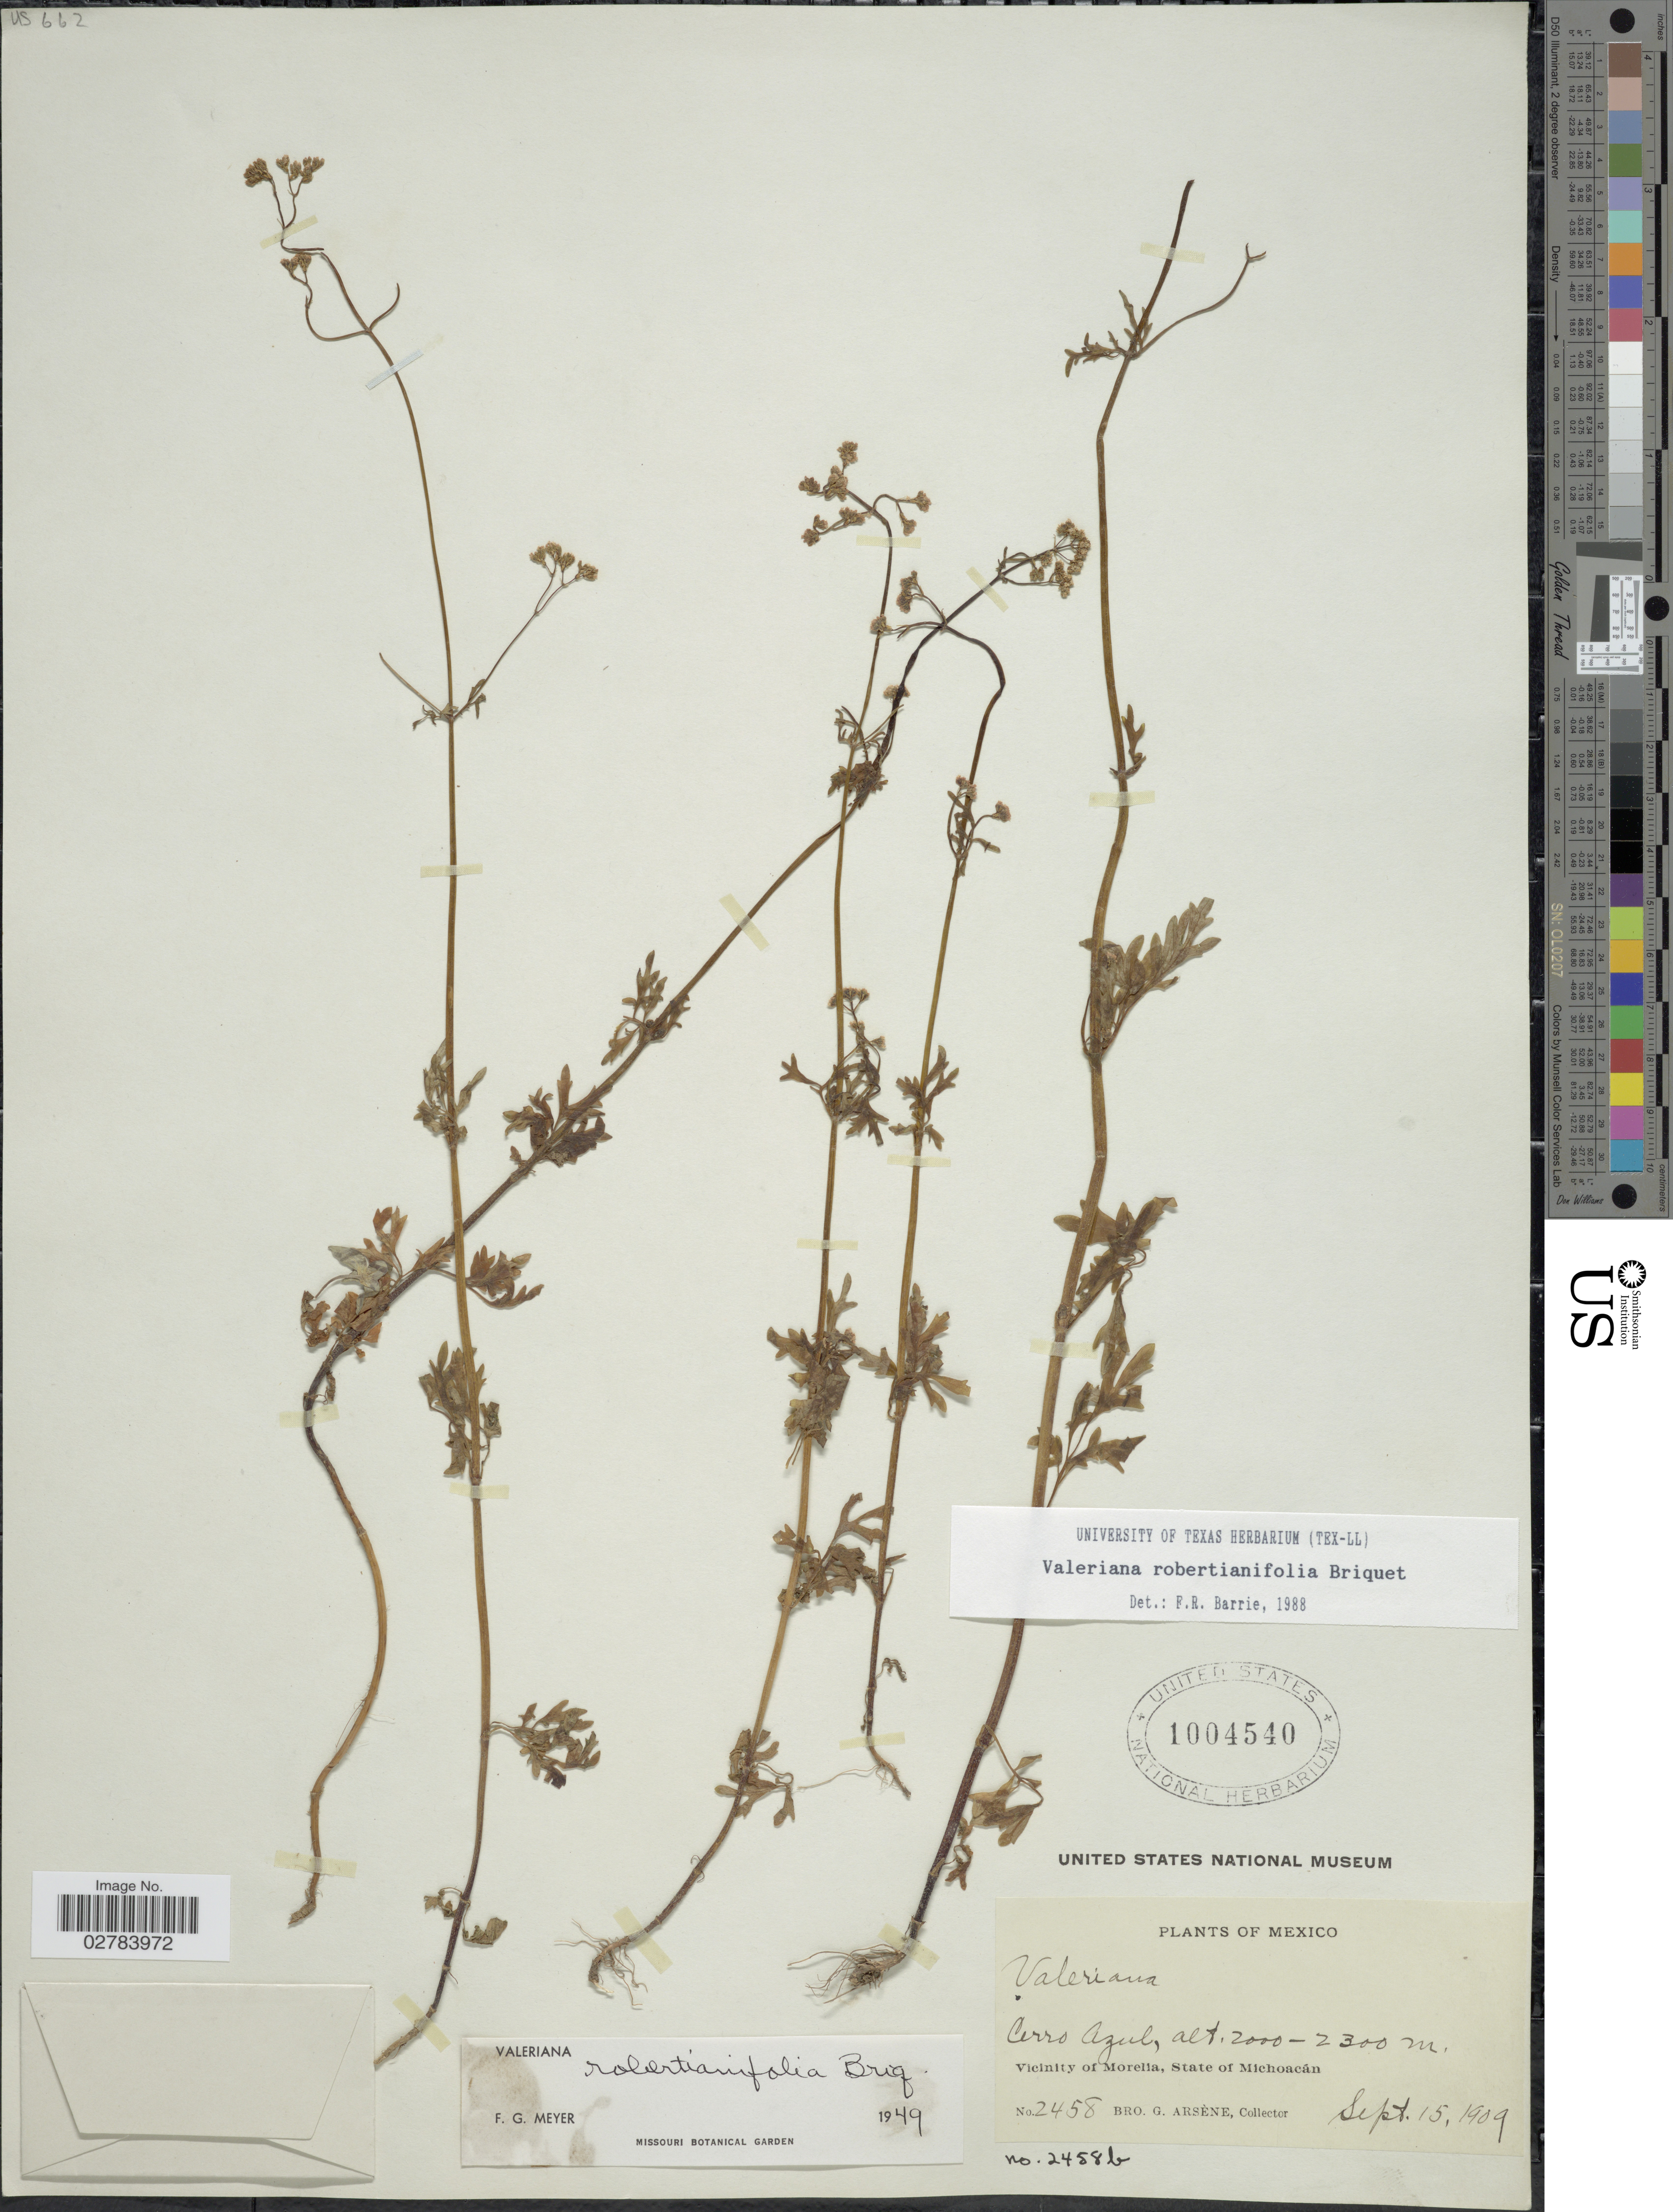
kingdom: Plantae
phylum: Tracheophyta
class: Magnoliopsida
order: Dipsacales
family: Caprifoliaceae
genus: Valeriana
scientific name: Valeriana robertianifolia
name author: Briq.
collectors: Bro. G. Arsène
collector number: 2458b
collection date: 1909-09-15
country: Mexico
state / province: Michoacán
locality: Vicinity of Morelia, Cerro Azul.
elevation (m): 2000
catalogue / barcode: US 1004540